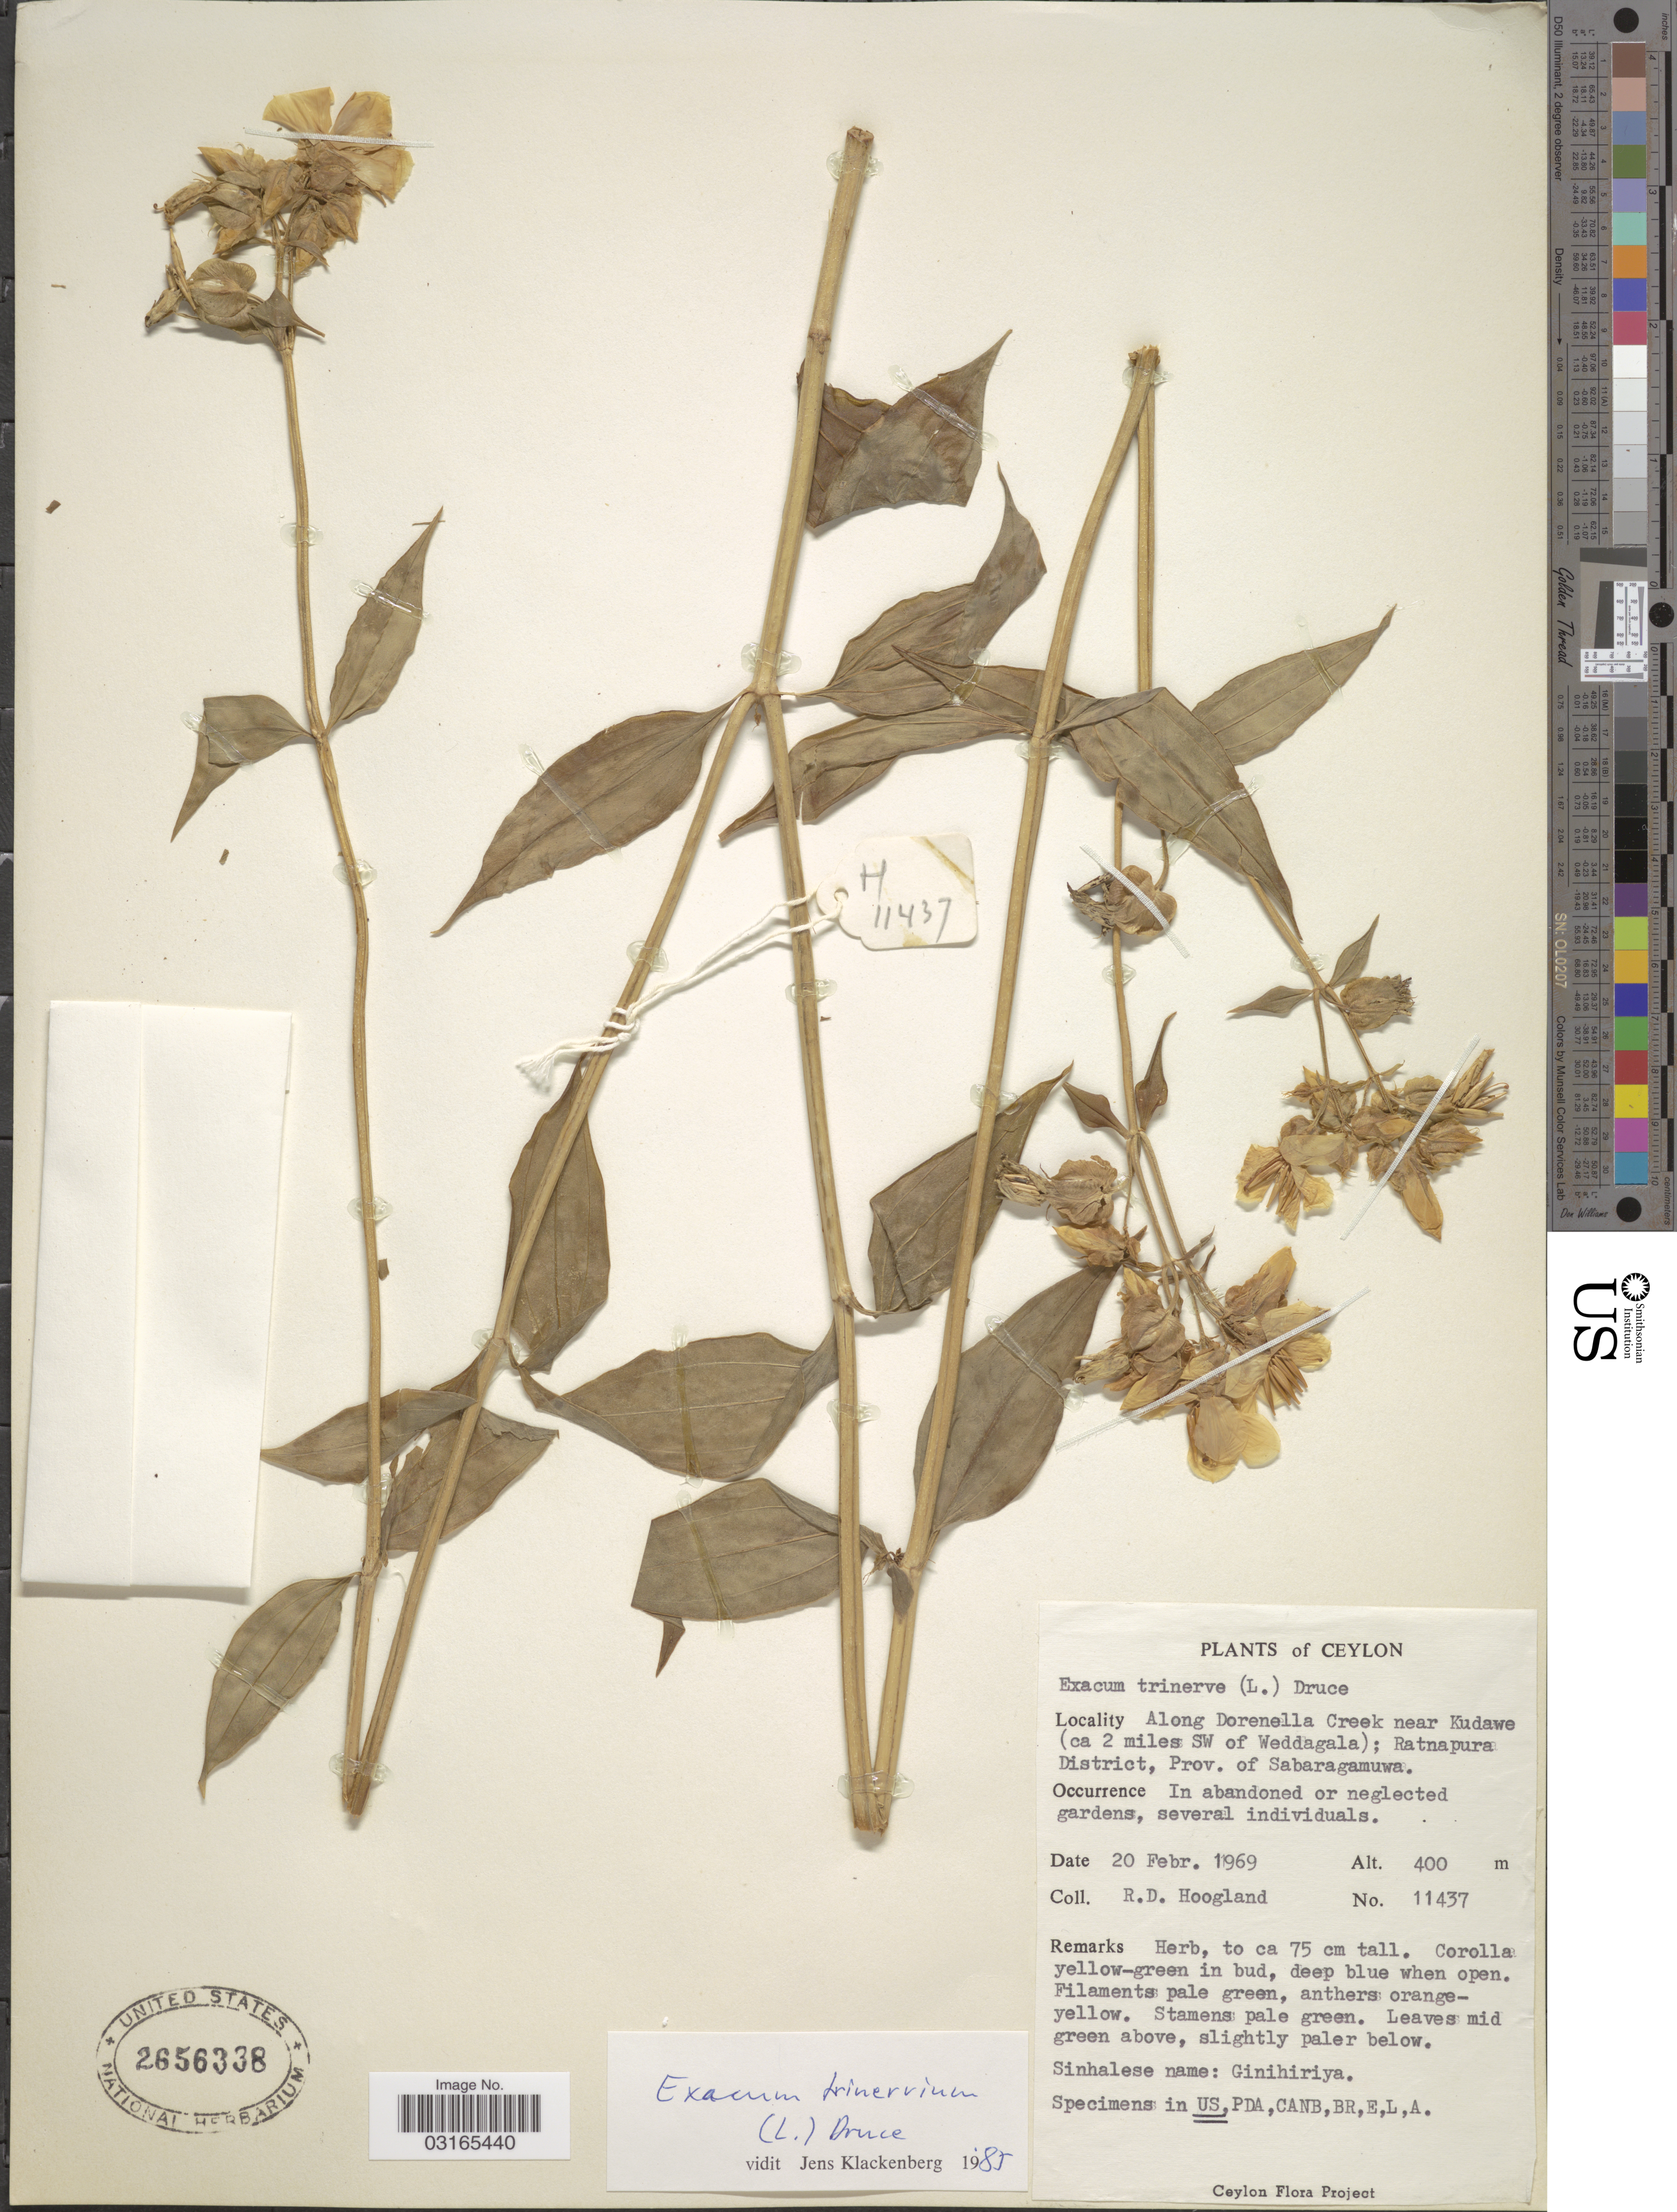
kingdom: Plantae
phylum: Tracheophyta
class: Magnoliopsida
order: Gentianales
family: Gentianaceae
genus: Exacum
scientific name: Exacum trinervium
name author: (L.) Druce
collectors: R. D. Hoogland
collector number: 11437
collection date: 1969-02-20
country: Sri Lanka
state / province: Sabaragamuwa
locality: Ceylon. Along Dorenella Creek near Kudawe (ca 2 miles SW of Weddagala); Ratnapura District.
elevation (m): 400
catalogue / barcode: US 2656338